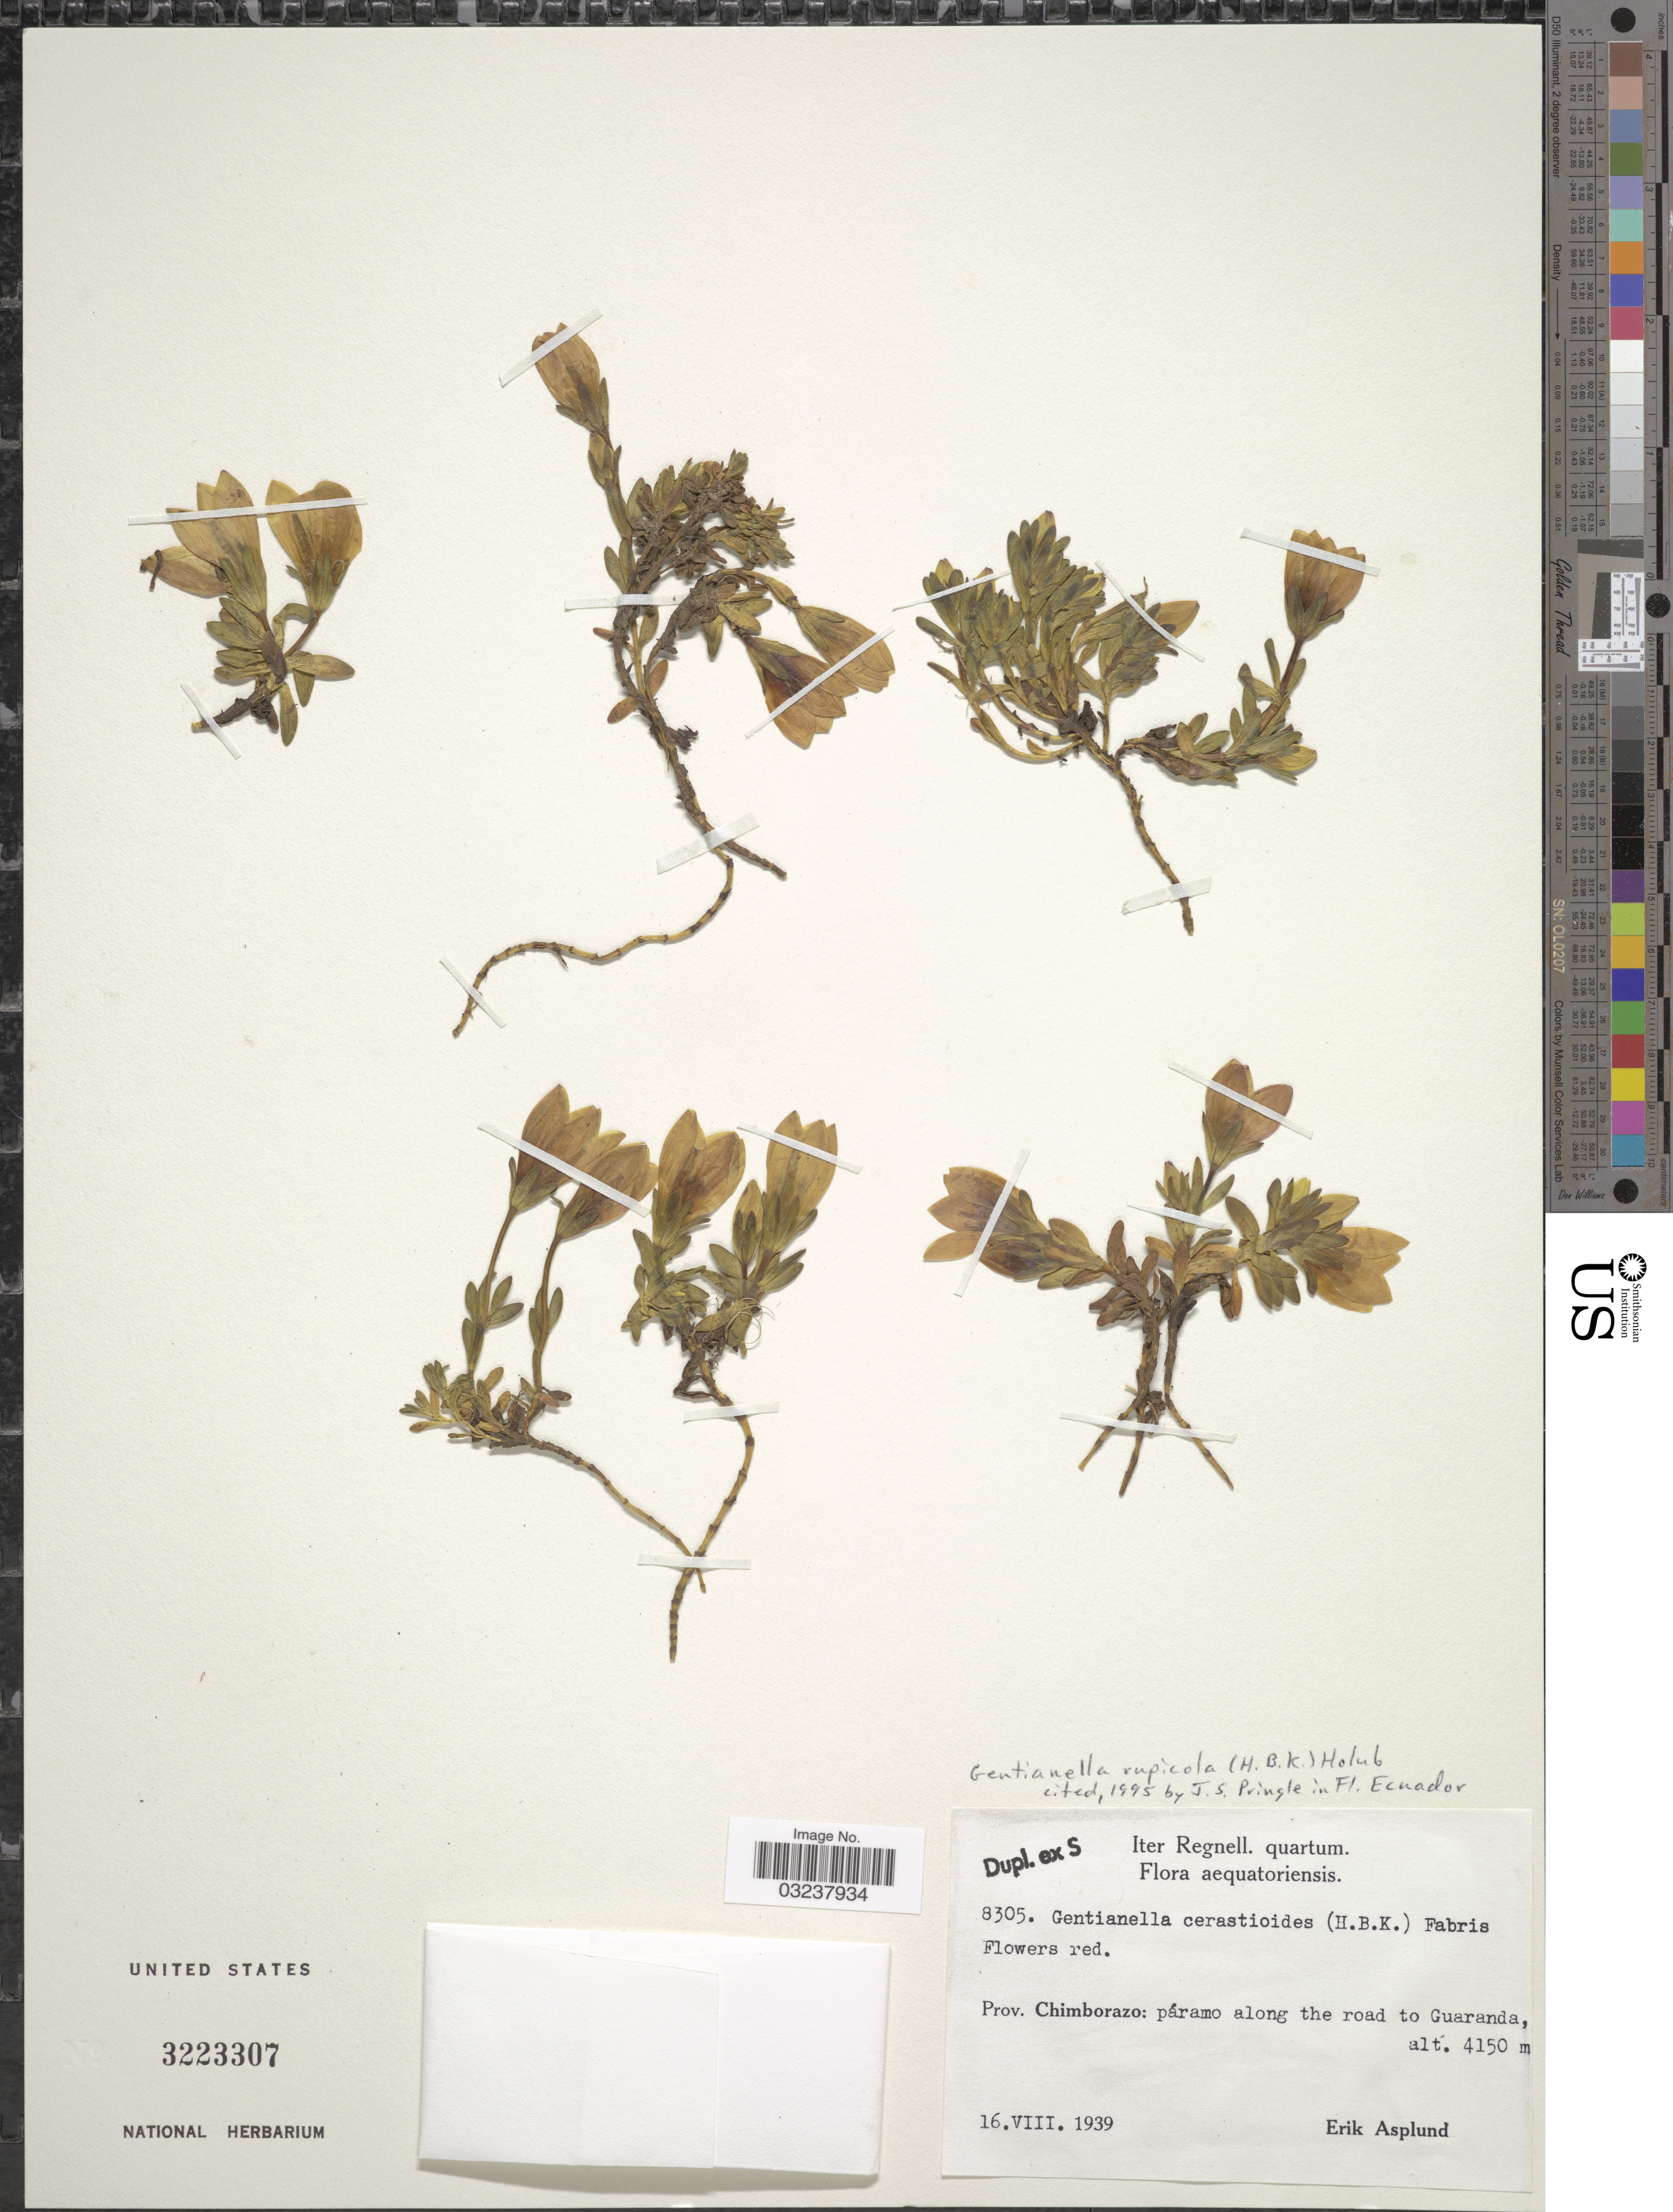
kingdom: Plantae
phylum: Tracheophyta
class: Magnoliopsida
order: Gentianales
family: Gentianaceae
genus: Gentianella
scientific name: Gentianella rupicola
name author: (Kunth) Holub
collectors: E. Asplund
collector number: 8305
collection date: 1939-08-16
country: Ecuador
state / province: Chimborazo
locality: Páramo along the road to Guaranda.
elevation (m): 4150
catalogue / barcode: US 3223307